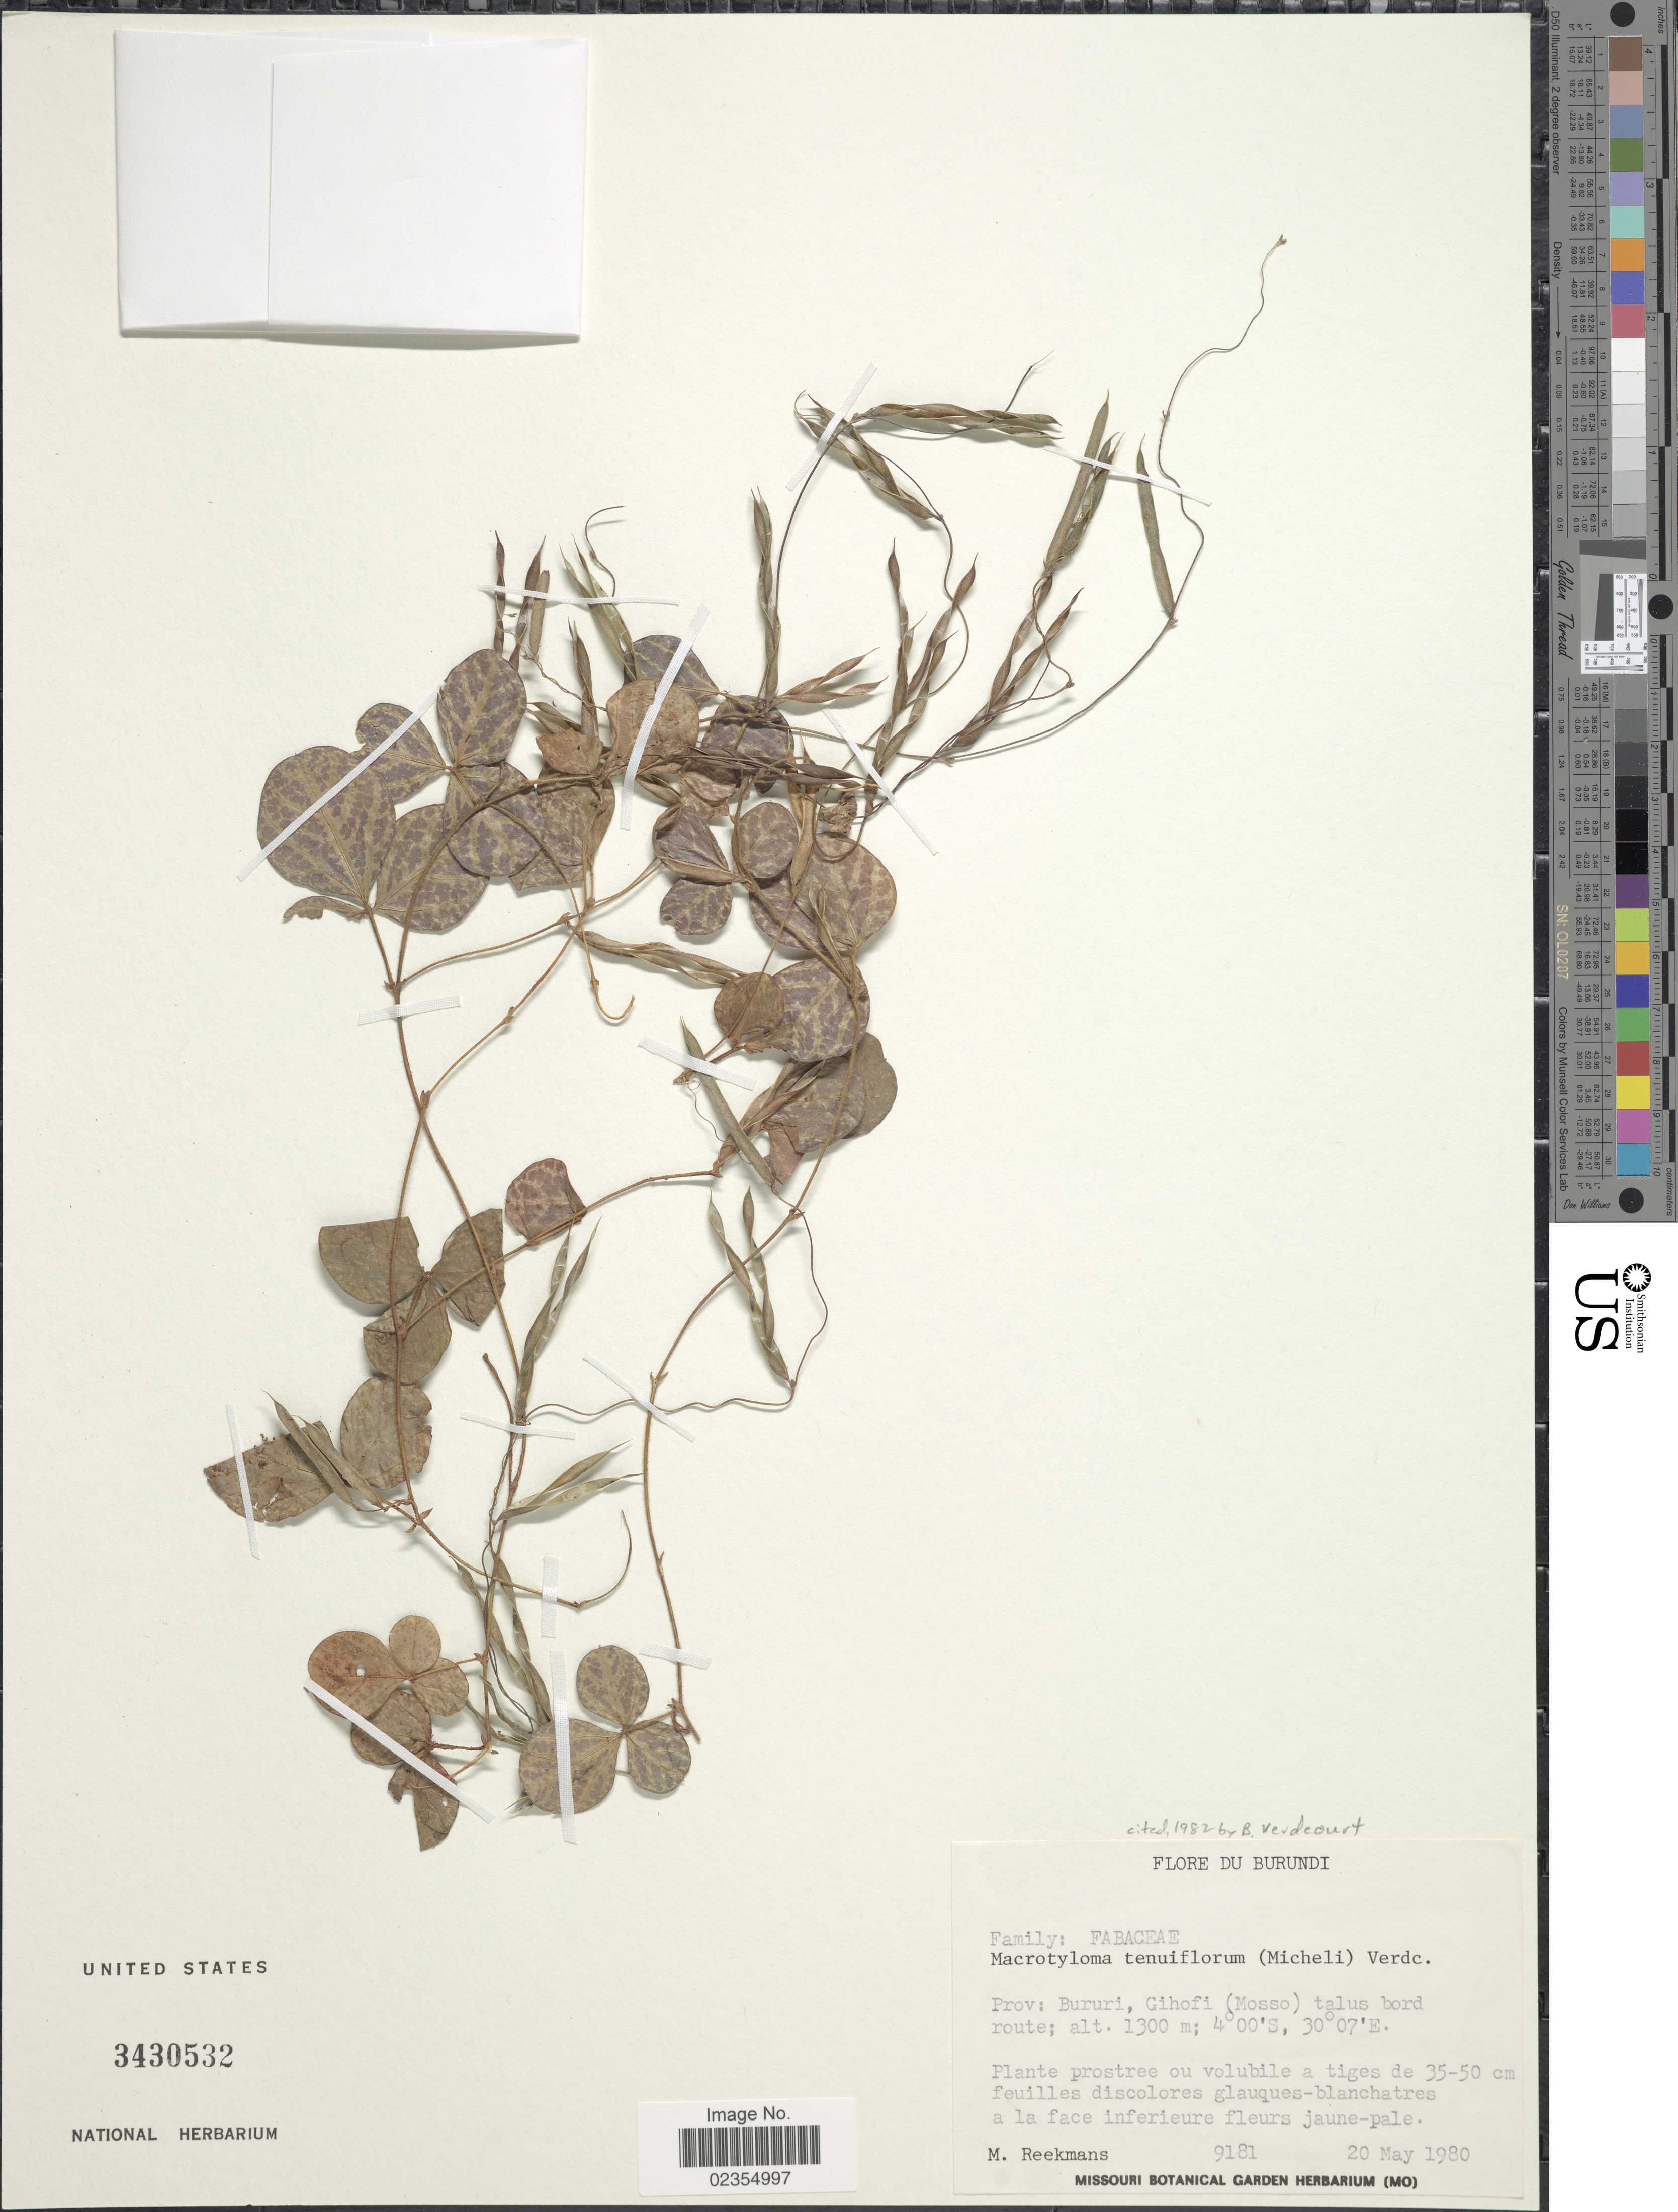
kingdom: Plantae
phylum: Tracheophyta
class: Magnoliopsida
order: Fabales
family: Fabaceae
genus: Macrotyloma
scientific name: Macrotyloma tenuiflorum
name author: (Micheli) Verdc.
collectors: M. Reekmans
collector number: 9181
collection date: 1980-05-20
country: Burundi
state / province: Bururi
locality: Gihofi (Mosso) talus ord route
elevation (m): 1300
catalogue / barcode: US 3430532